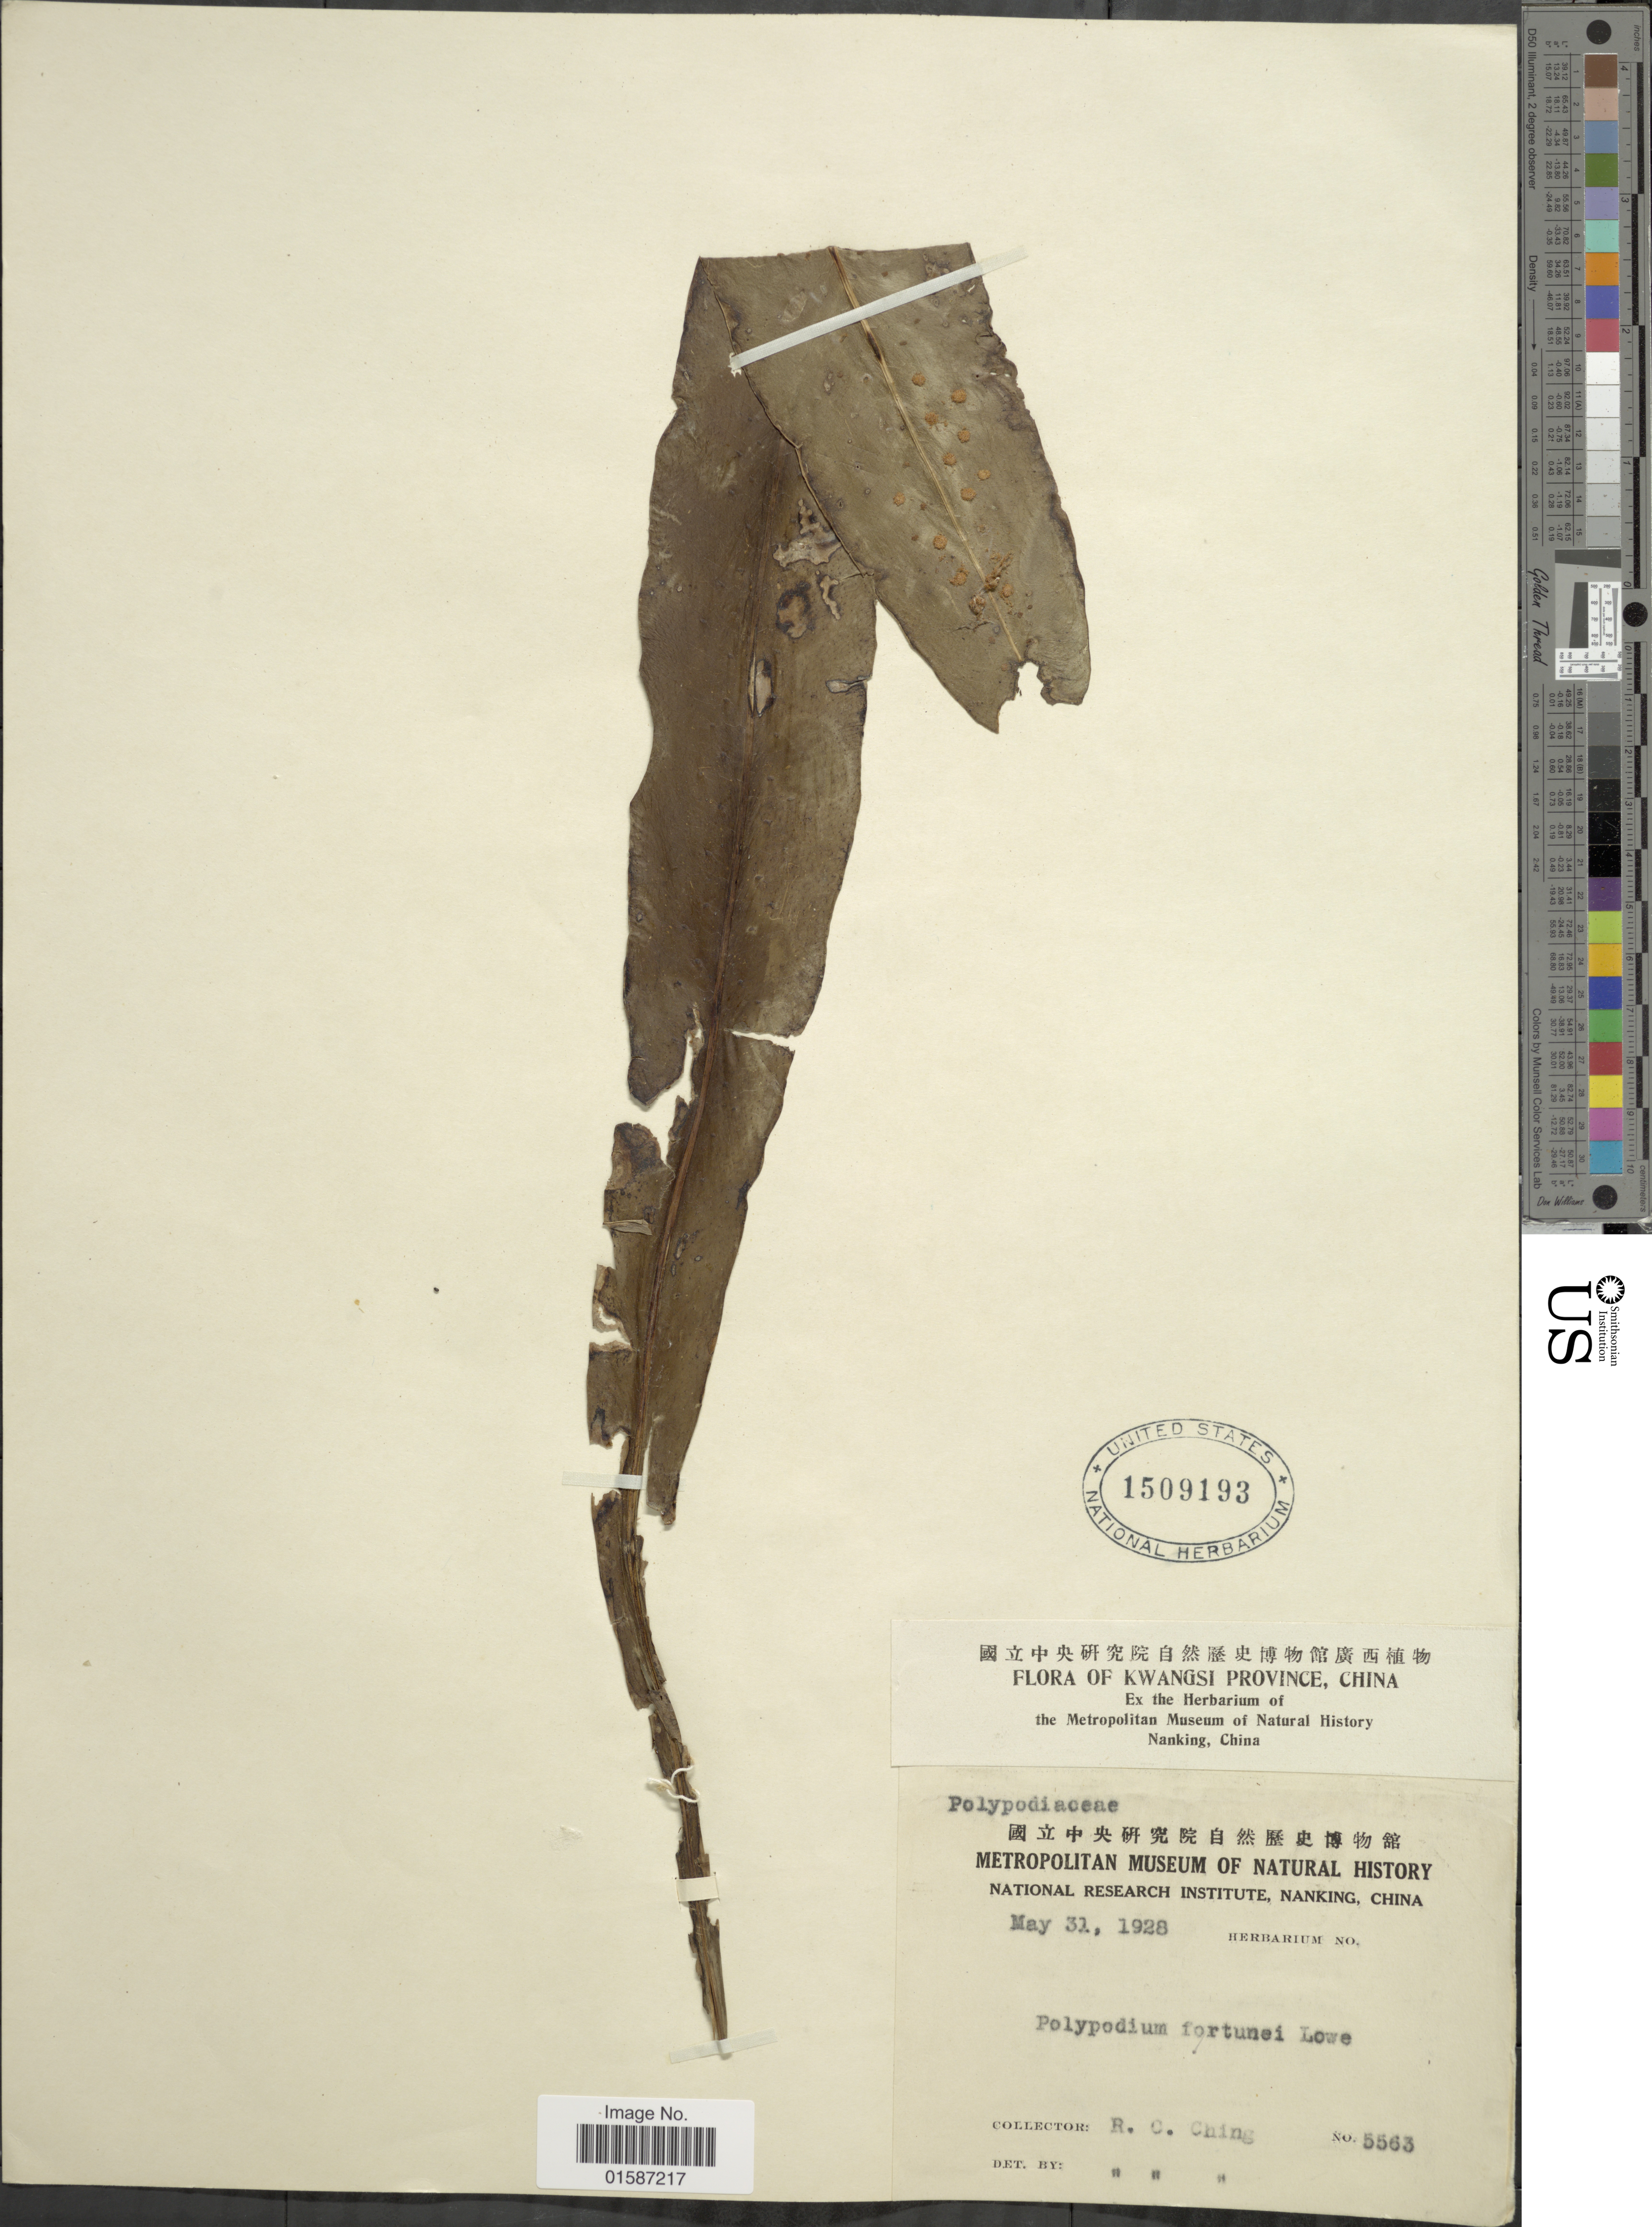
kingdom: Plantae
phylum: Tracheophyta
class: Polypodiopsida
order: Polypodiales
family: Polypodiaceae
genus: Neolepisorus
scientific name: Neolepisorus fortunei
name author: (T. Moore) Li S. Wang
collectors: R. C. Ching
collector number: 5563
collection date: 1928-05-31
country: China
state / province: Guangxi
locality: Kwangsi Province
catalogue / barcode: US 1509193